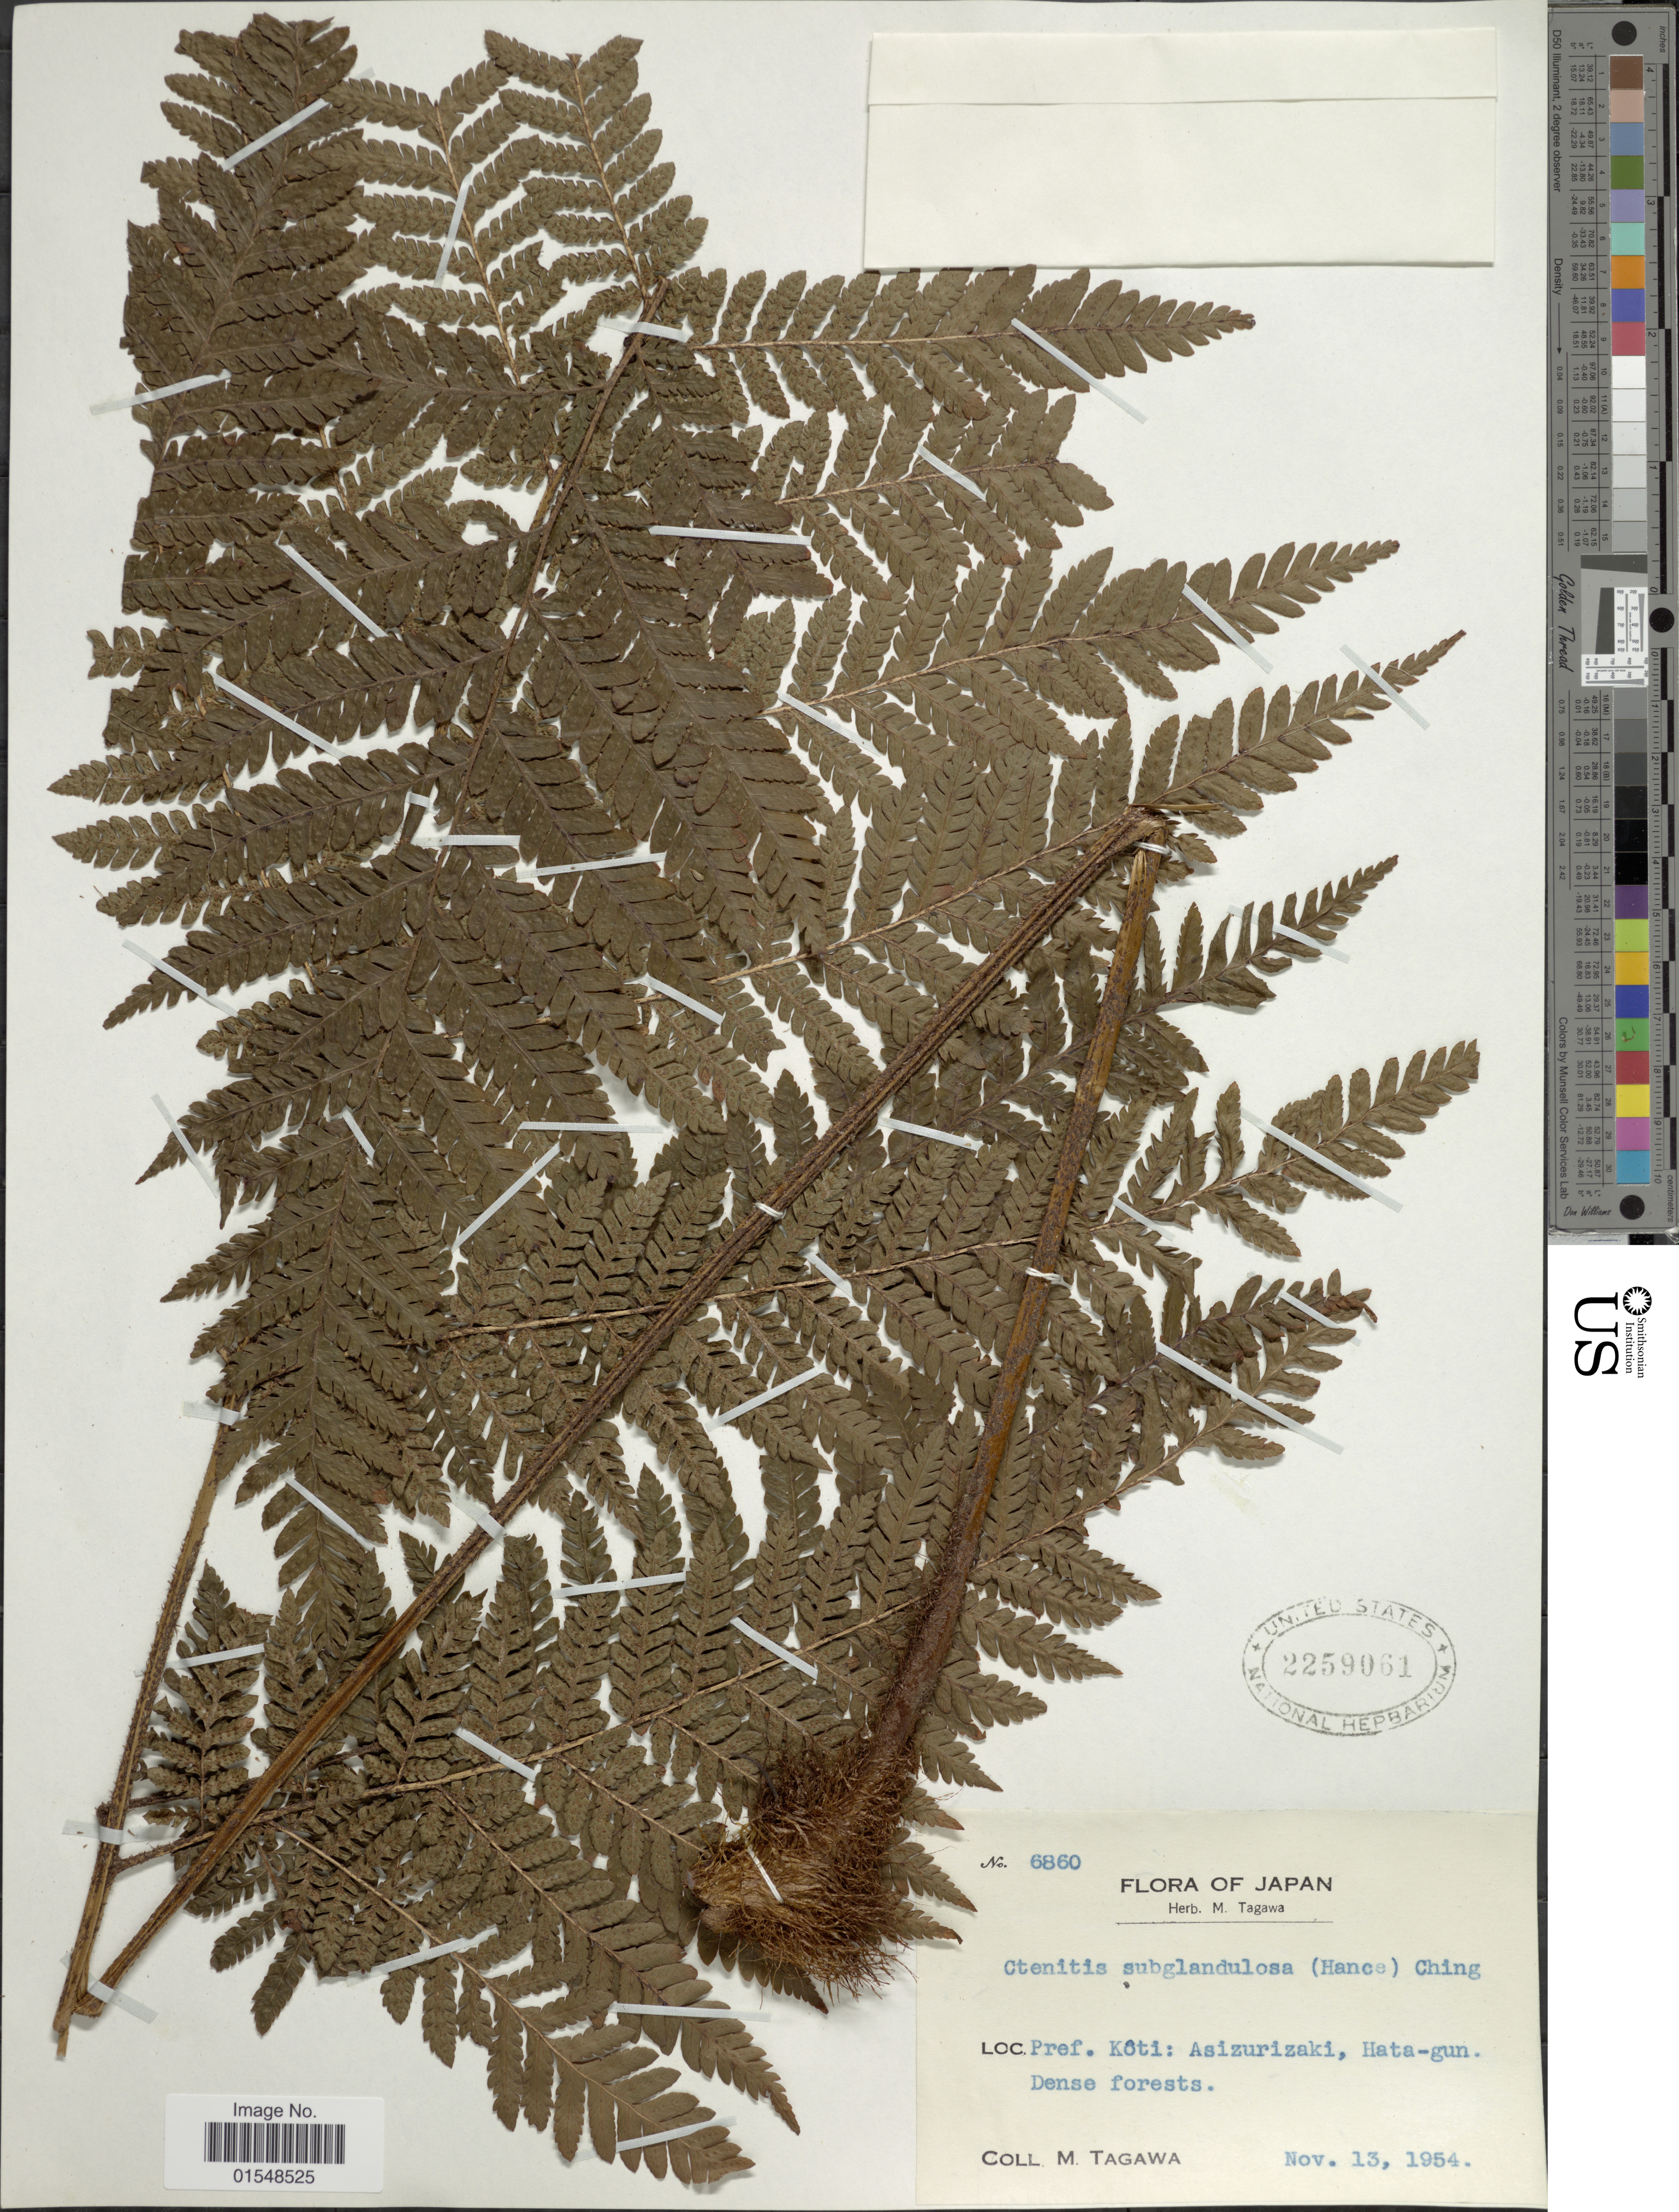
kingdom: Plantae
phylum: Tracheophyta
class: Polypodiopsida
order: Polypodiales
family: Dryopteridaceae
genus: Ctenitis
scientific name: Ctenitis subglandulosa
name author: (Hance) Ching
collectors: M. Tagawa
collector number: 6860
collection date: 1954-11-13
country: Japan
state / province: Koti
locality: Kôti: Asizurizaki, Hata- gun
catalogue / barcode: US 2259061